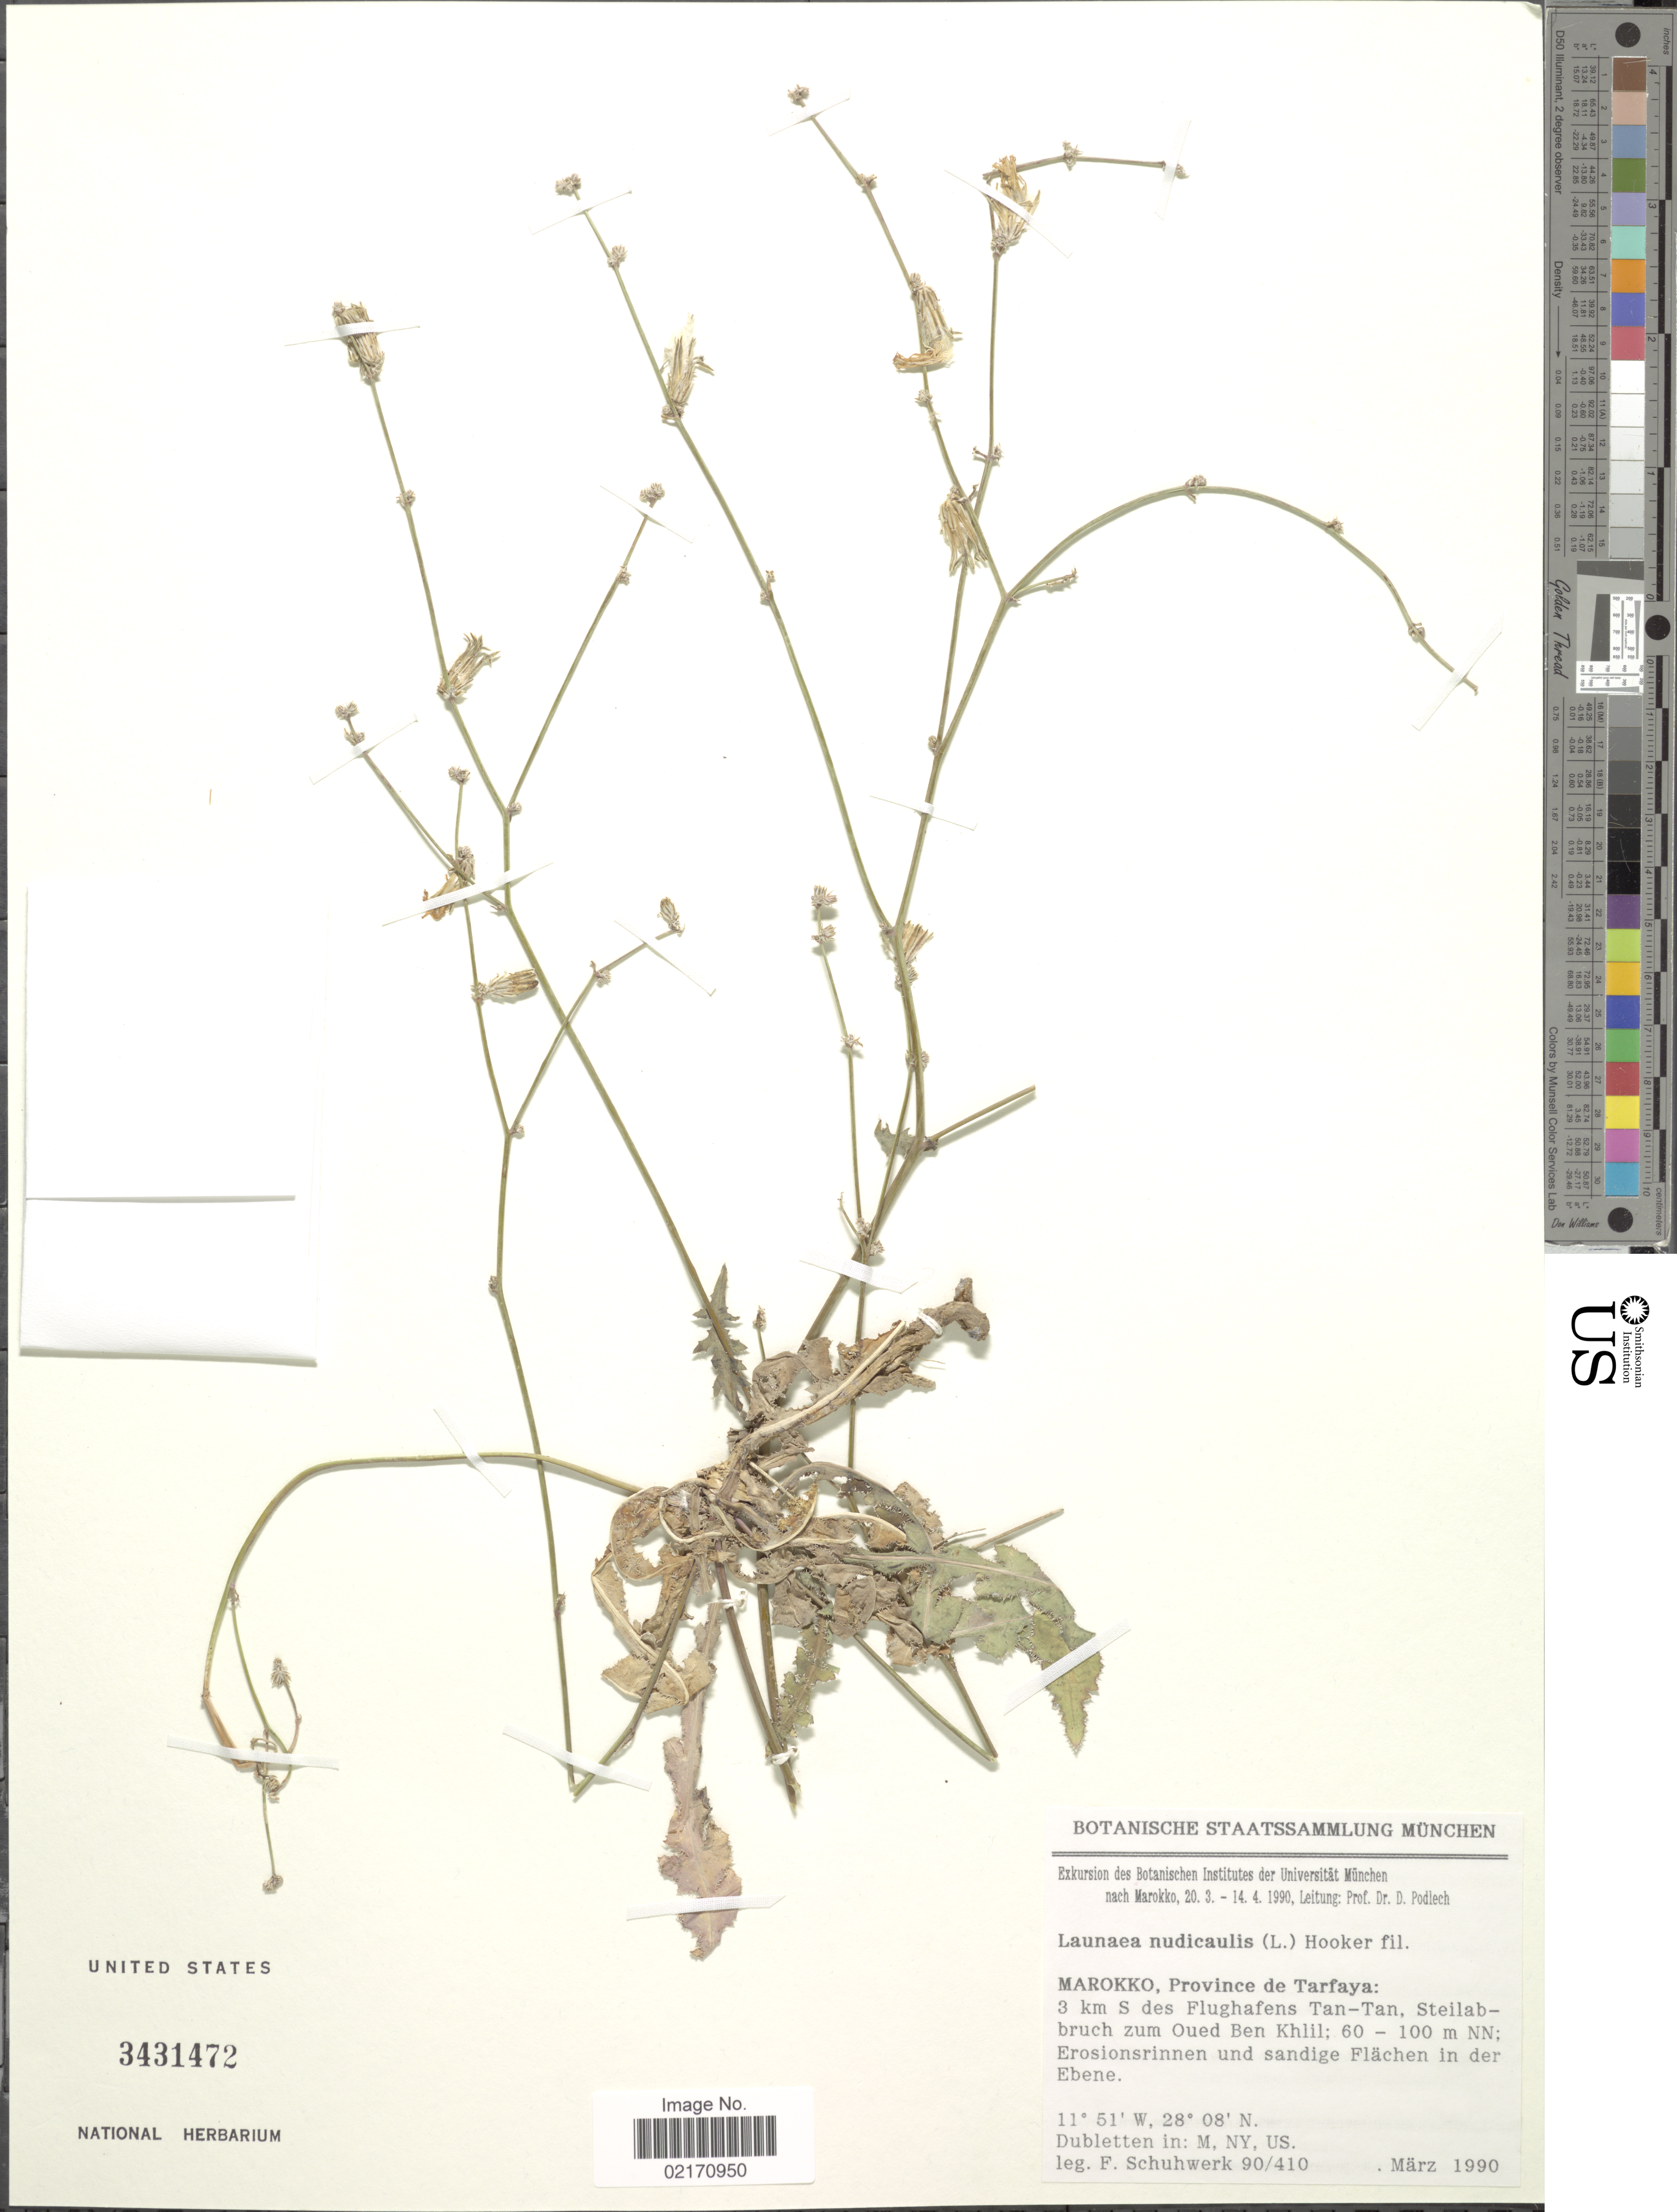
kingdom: Plantae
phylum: Tracheophyta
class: Magnoliopsida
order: Asterales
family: Asteraceae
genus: Launaea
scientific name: Launaea nudicaulis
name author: (L.) Hook. f.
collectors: Schuhwerk, F.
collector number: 90/410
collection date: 1990-03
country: Morocco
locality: Province de Tarfaya, 3 km S des Flughafens Tan-Tan, Steilabbruch zum Oued Ben Khlil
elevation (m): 60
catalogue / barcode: US 3431472